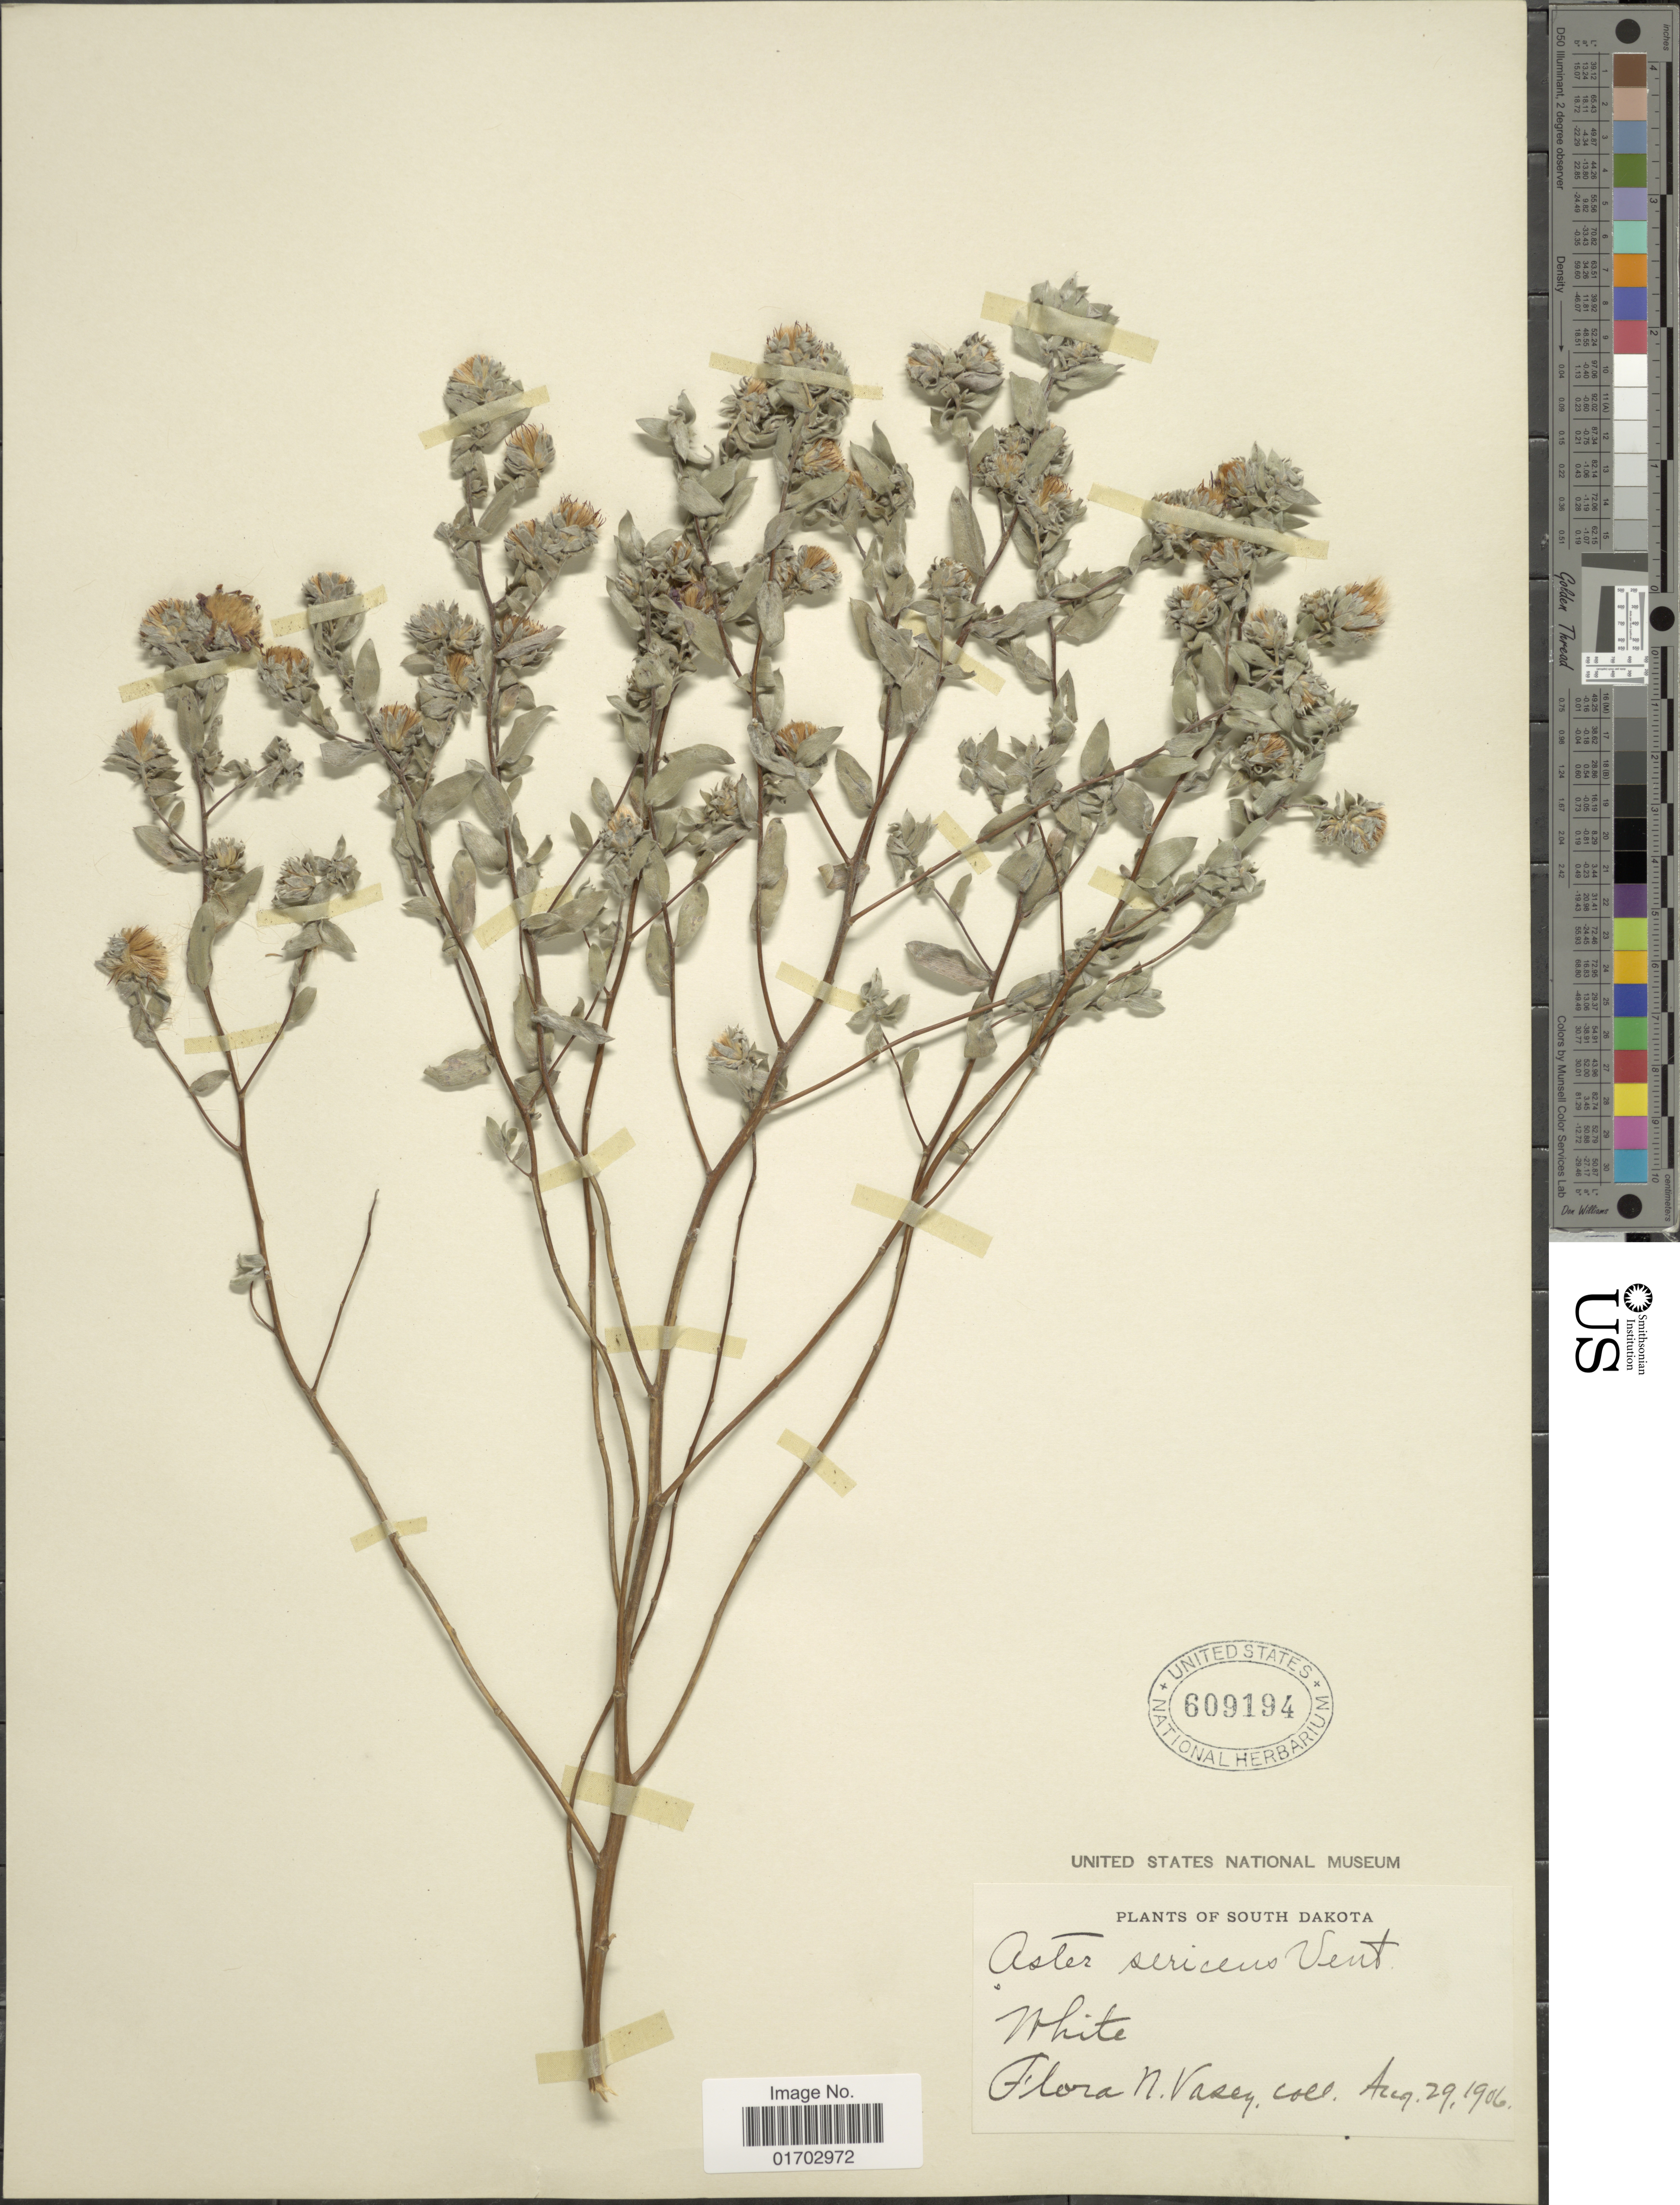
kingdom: Plantae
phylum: Tracheophyta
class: Magnoliopsida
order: Asterales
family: Asteraceae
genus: Symphyotrichum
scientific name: Symphyotrichum sericeum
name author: (Vent.) G.L. Nesom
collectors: N. Vasey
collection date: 1906-08-29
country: United States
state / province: South Dakota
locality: White.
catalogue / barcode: US 609194